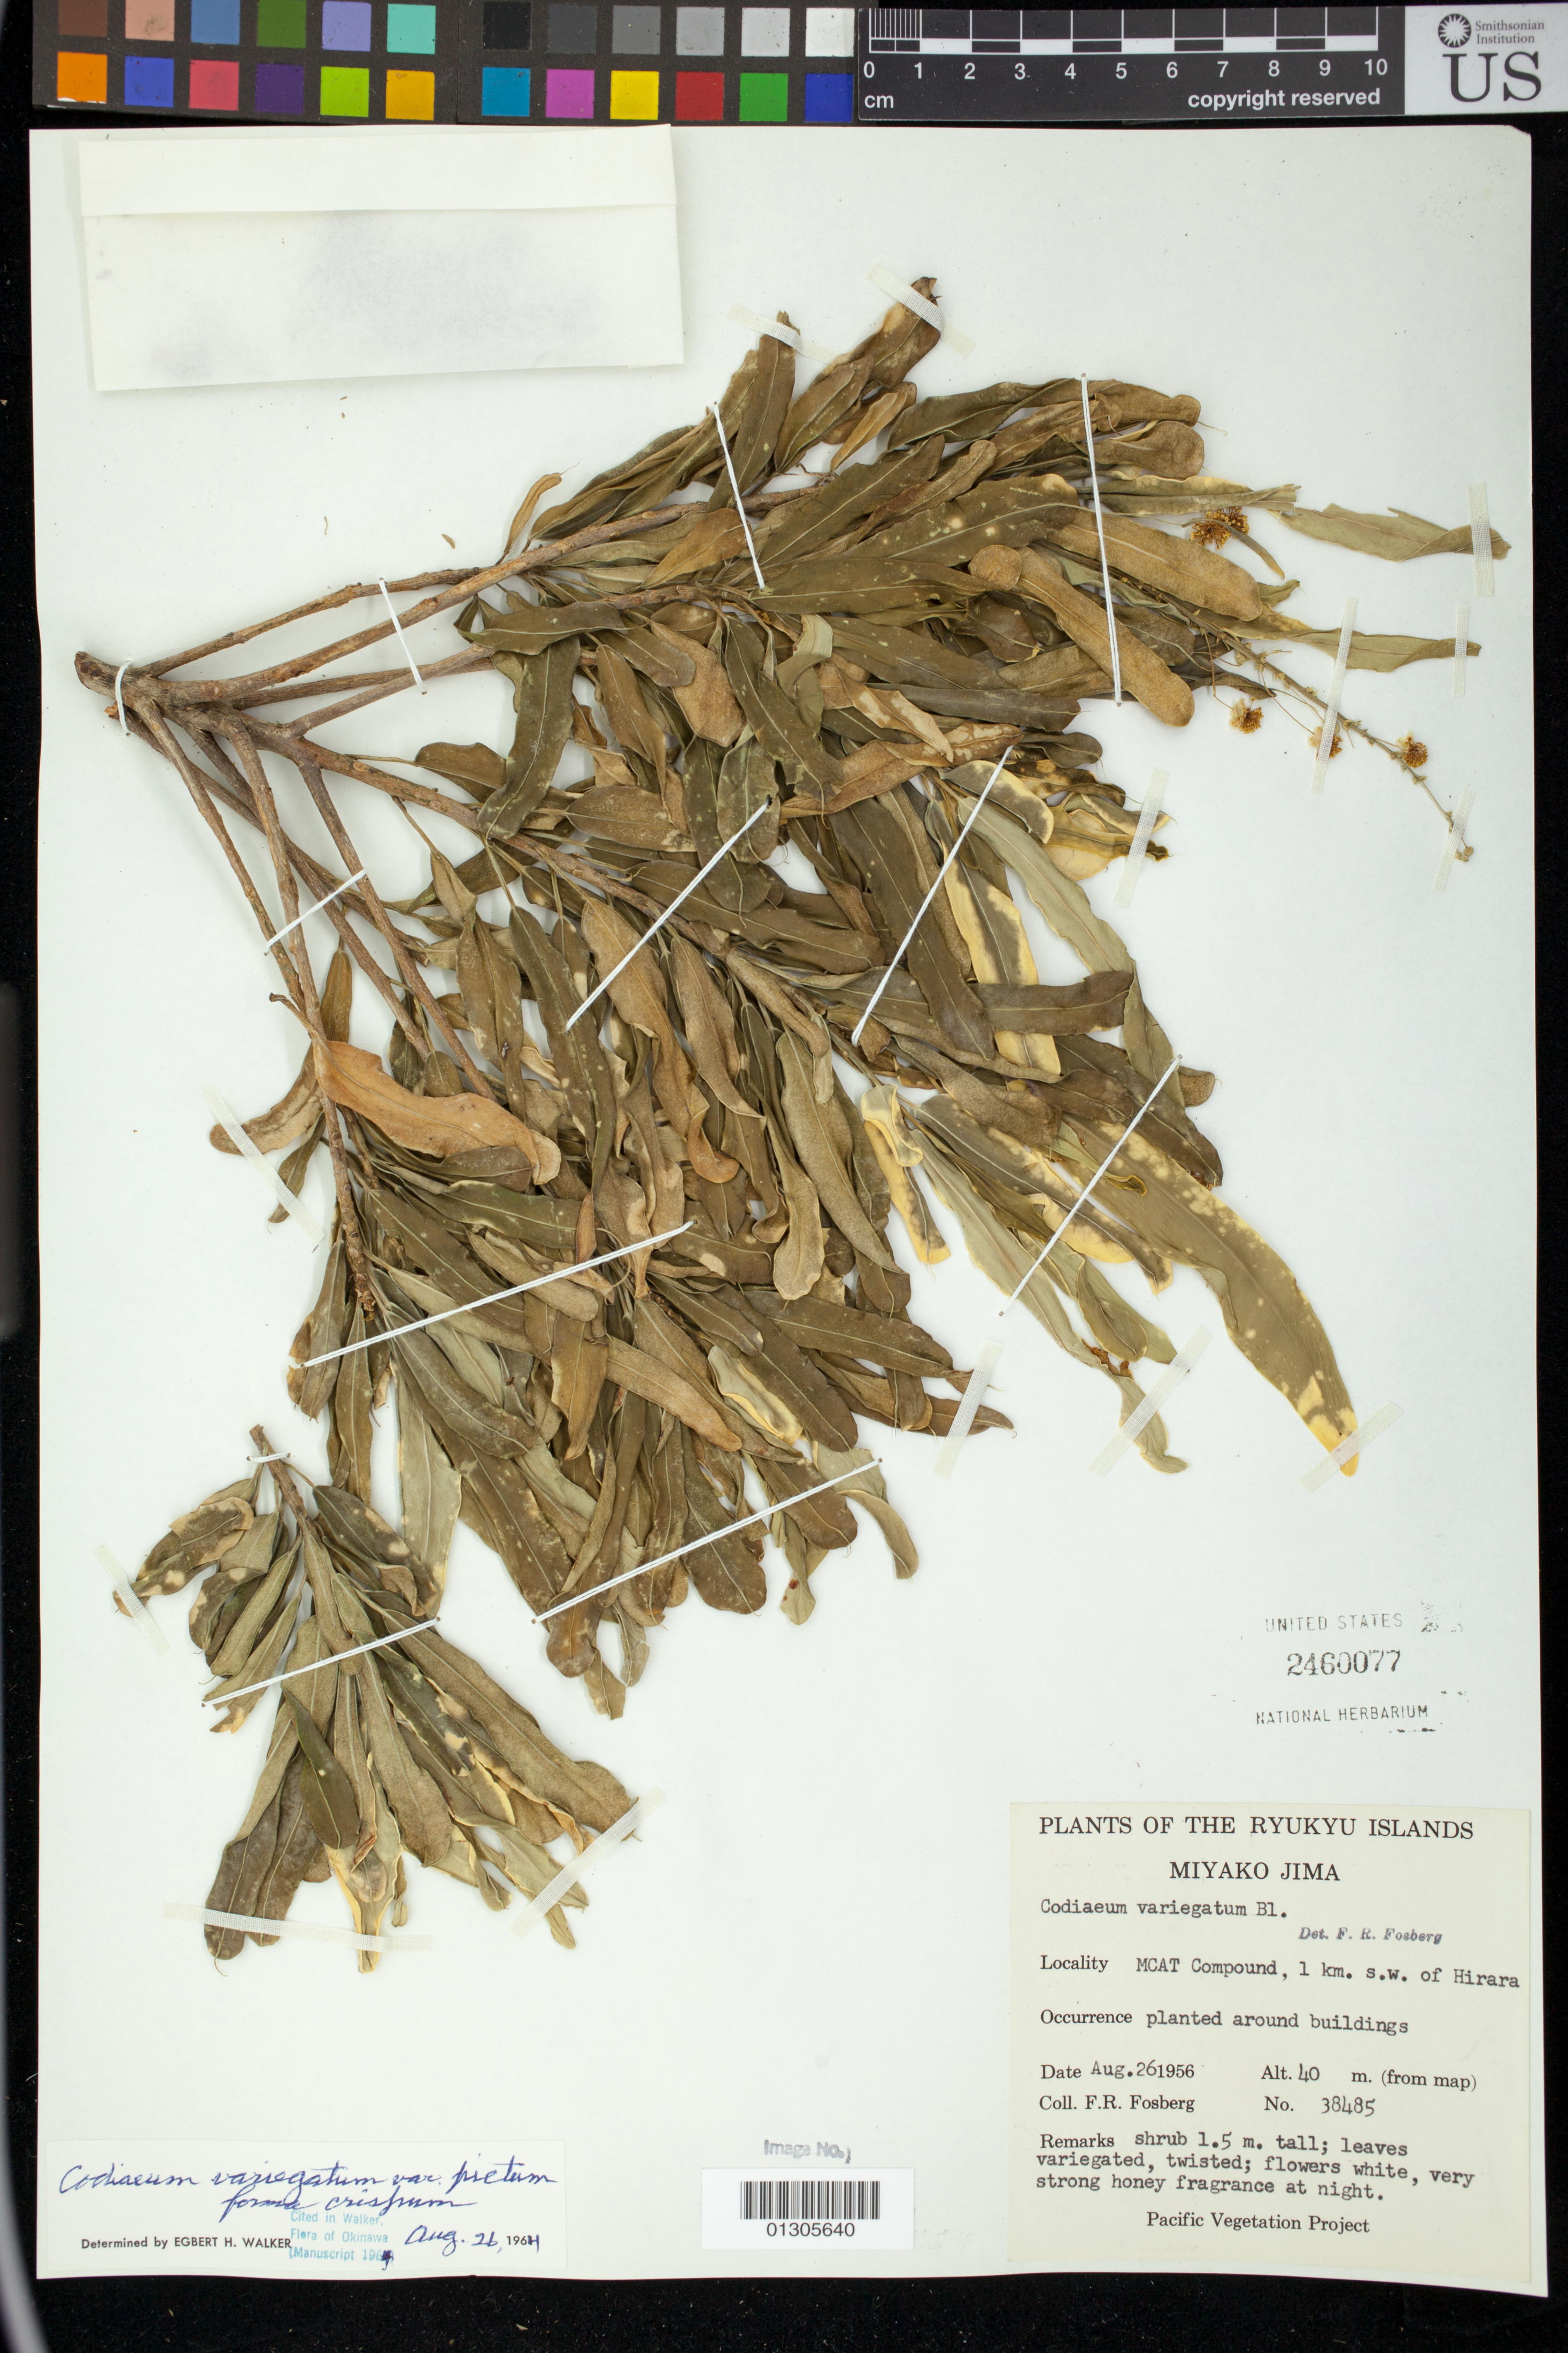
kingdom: Plantae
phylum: Tracheophyta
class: Magnoliopsida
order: Malpighiales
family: Euphorbiaceae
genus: Codiaeum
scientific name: Codiaeum variegatum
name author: (L.) Rumph. ex A. Juss.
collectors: F. R. Fosberg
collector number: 38485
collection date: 1956-08-26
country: Japan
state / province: Okinawa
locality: MCAT Compound, 1 km. s.w. of Hirara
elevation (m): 40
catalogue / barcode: US 2460077